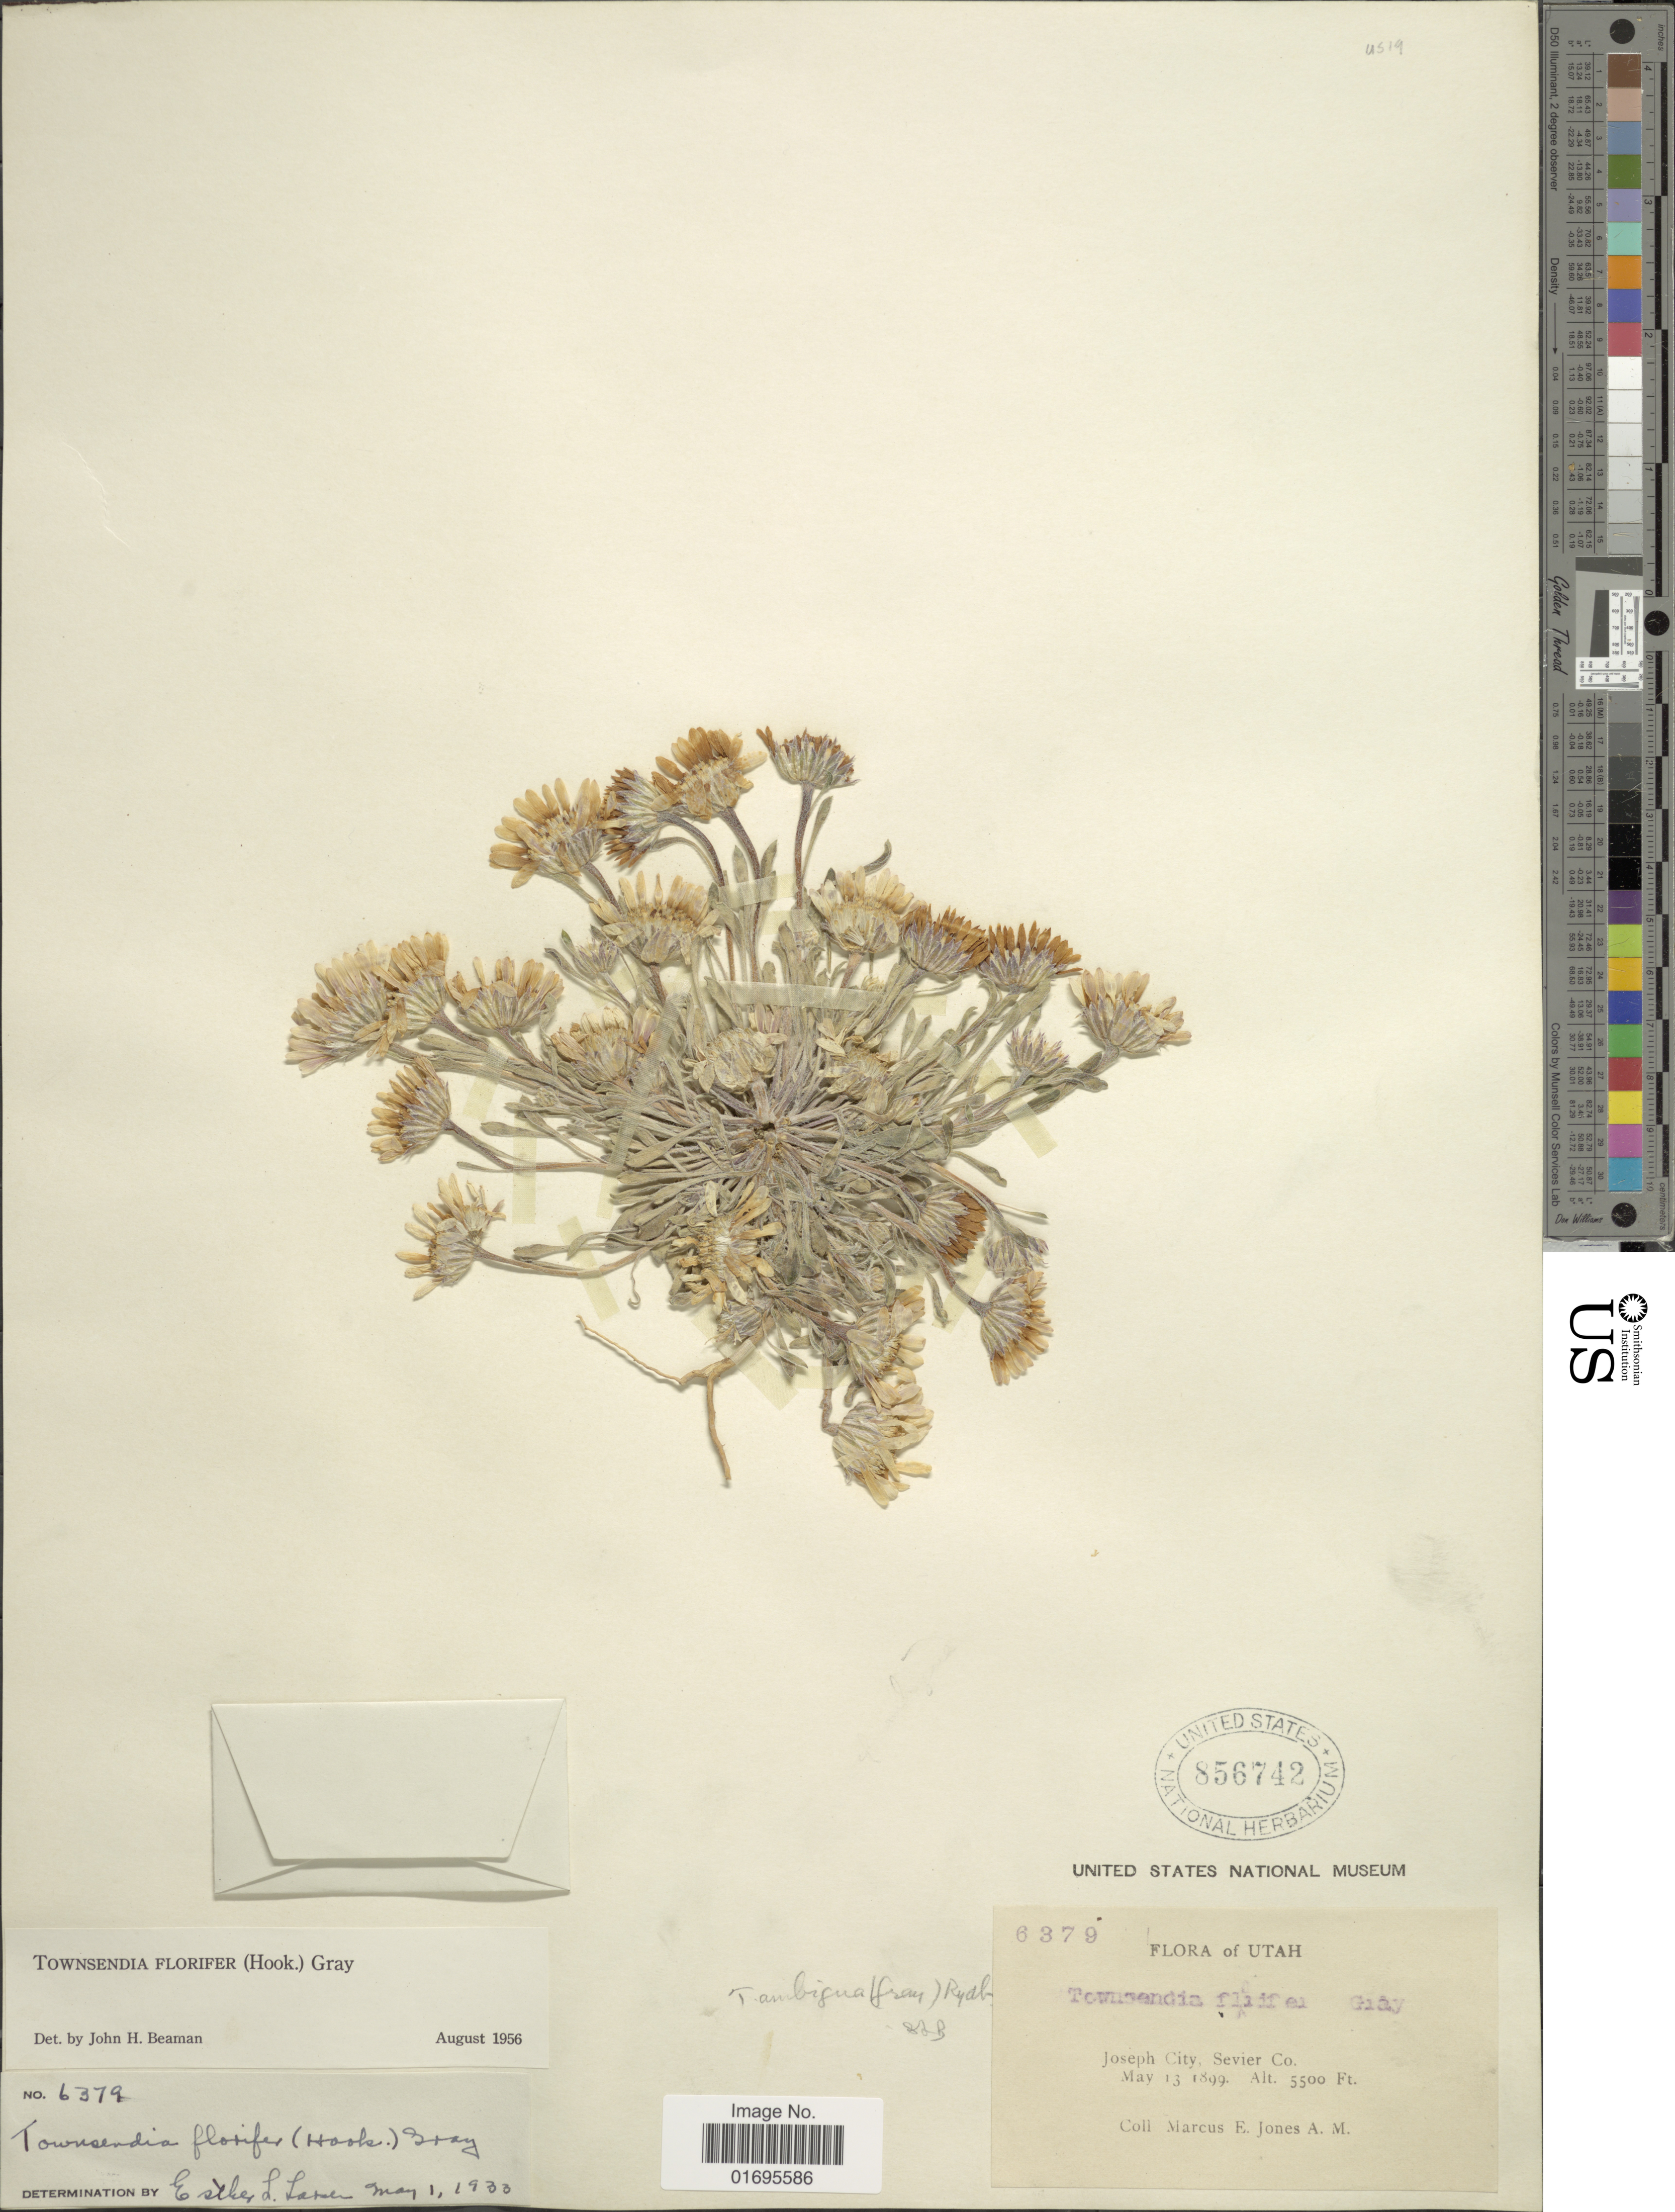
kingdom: Plantae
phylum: Tracheophyta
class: Magnoliopsida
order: Asterales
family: Asteraceae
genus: Townsendia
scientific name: Townsendia florifer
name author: (Hook.) A. Gray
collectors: M. E. Jones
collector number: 6379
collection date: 1899-05-13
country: United States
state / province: Utah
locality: Joseph City, Sevier Co.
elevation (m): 1676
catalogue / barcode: US 856742